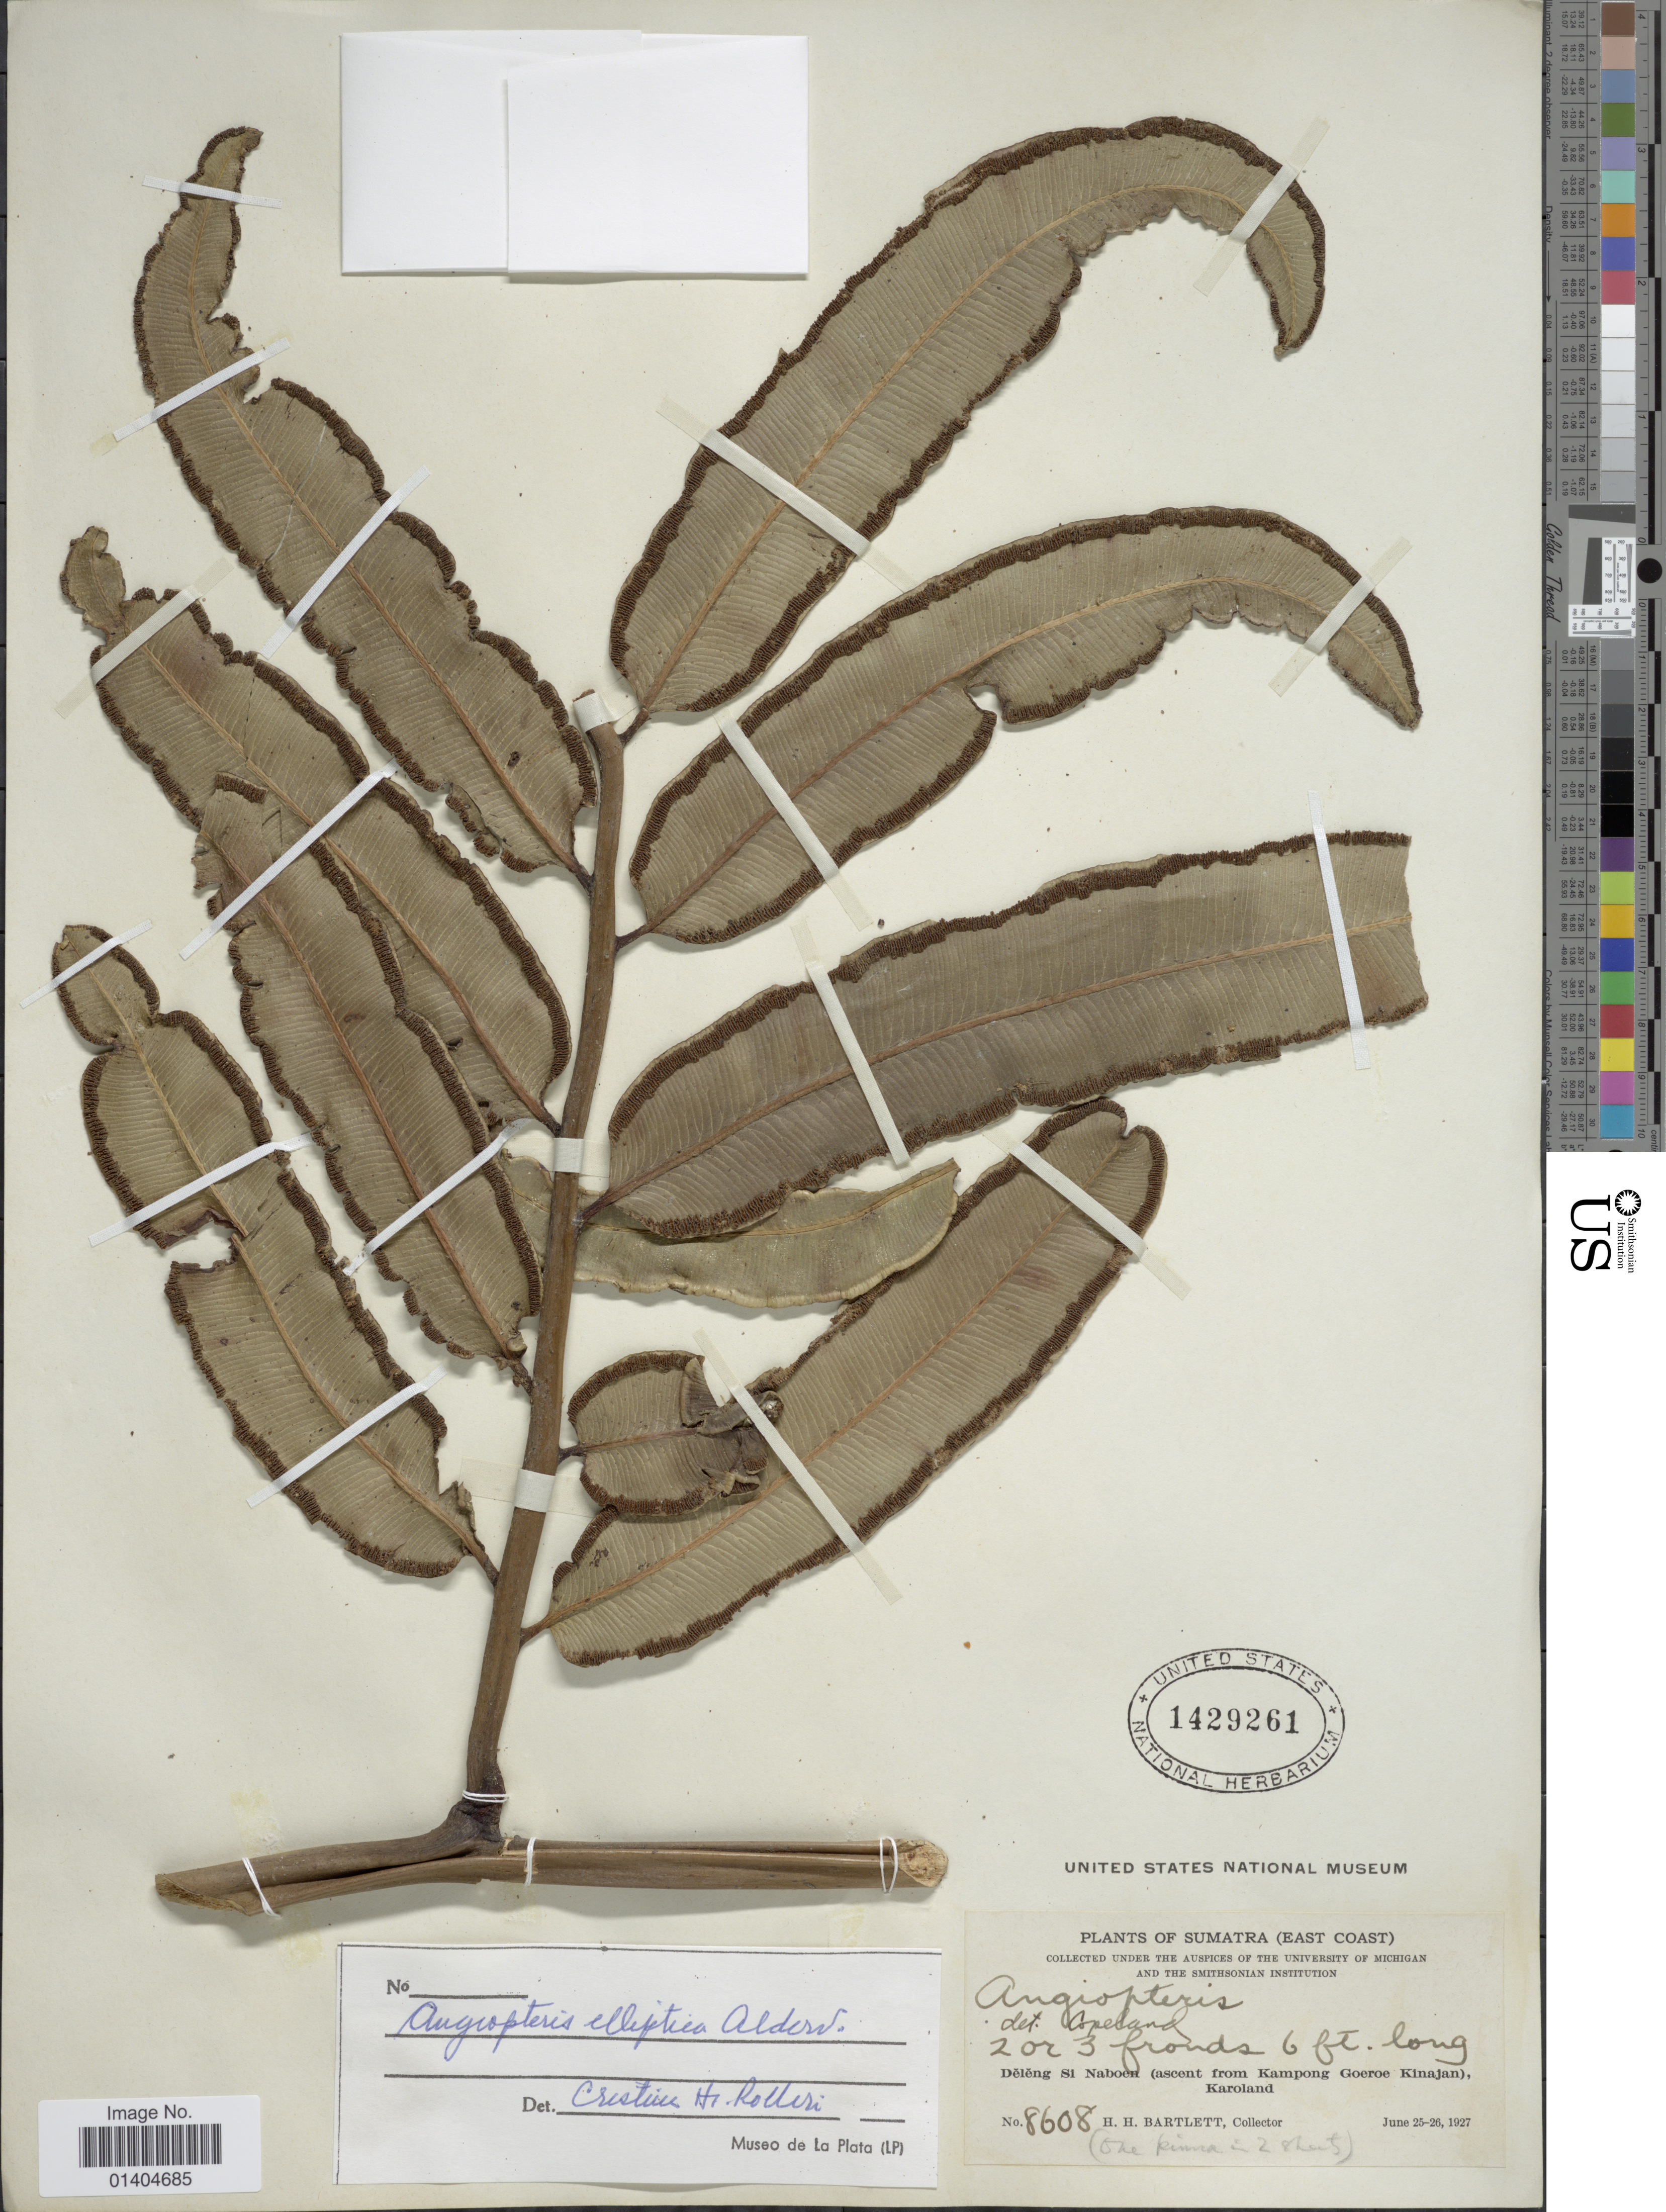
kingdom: Plantae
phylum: Tracheophyta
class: Polypodiopsida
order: Marattiales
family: Marattiaceae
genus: Angiopteris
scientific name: Angiopteris elliptica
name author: Alderw.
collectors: H. H. Bartlett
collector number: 8608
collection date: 1927-06-25/1927-06-26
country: Indonesia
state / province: Sumatra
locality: Deleng SI Naboen (ascent from Kampong Goeroe Kinajan), Karoland. Sumatra (east coast)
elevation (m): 2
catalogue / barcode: US 1429261